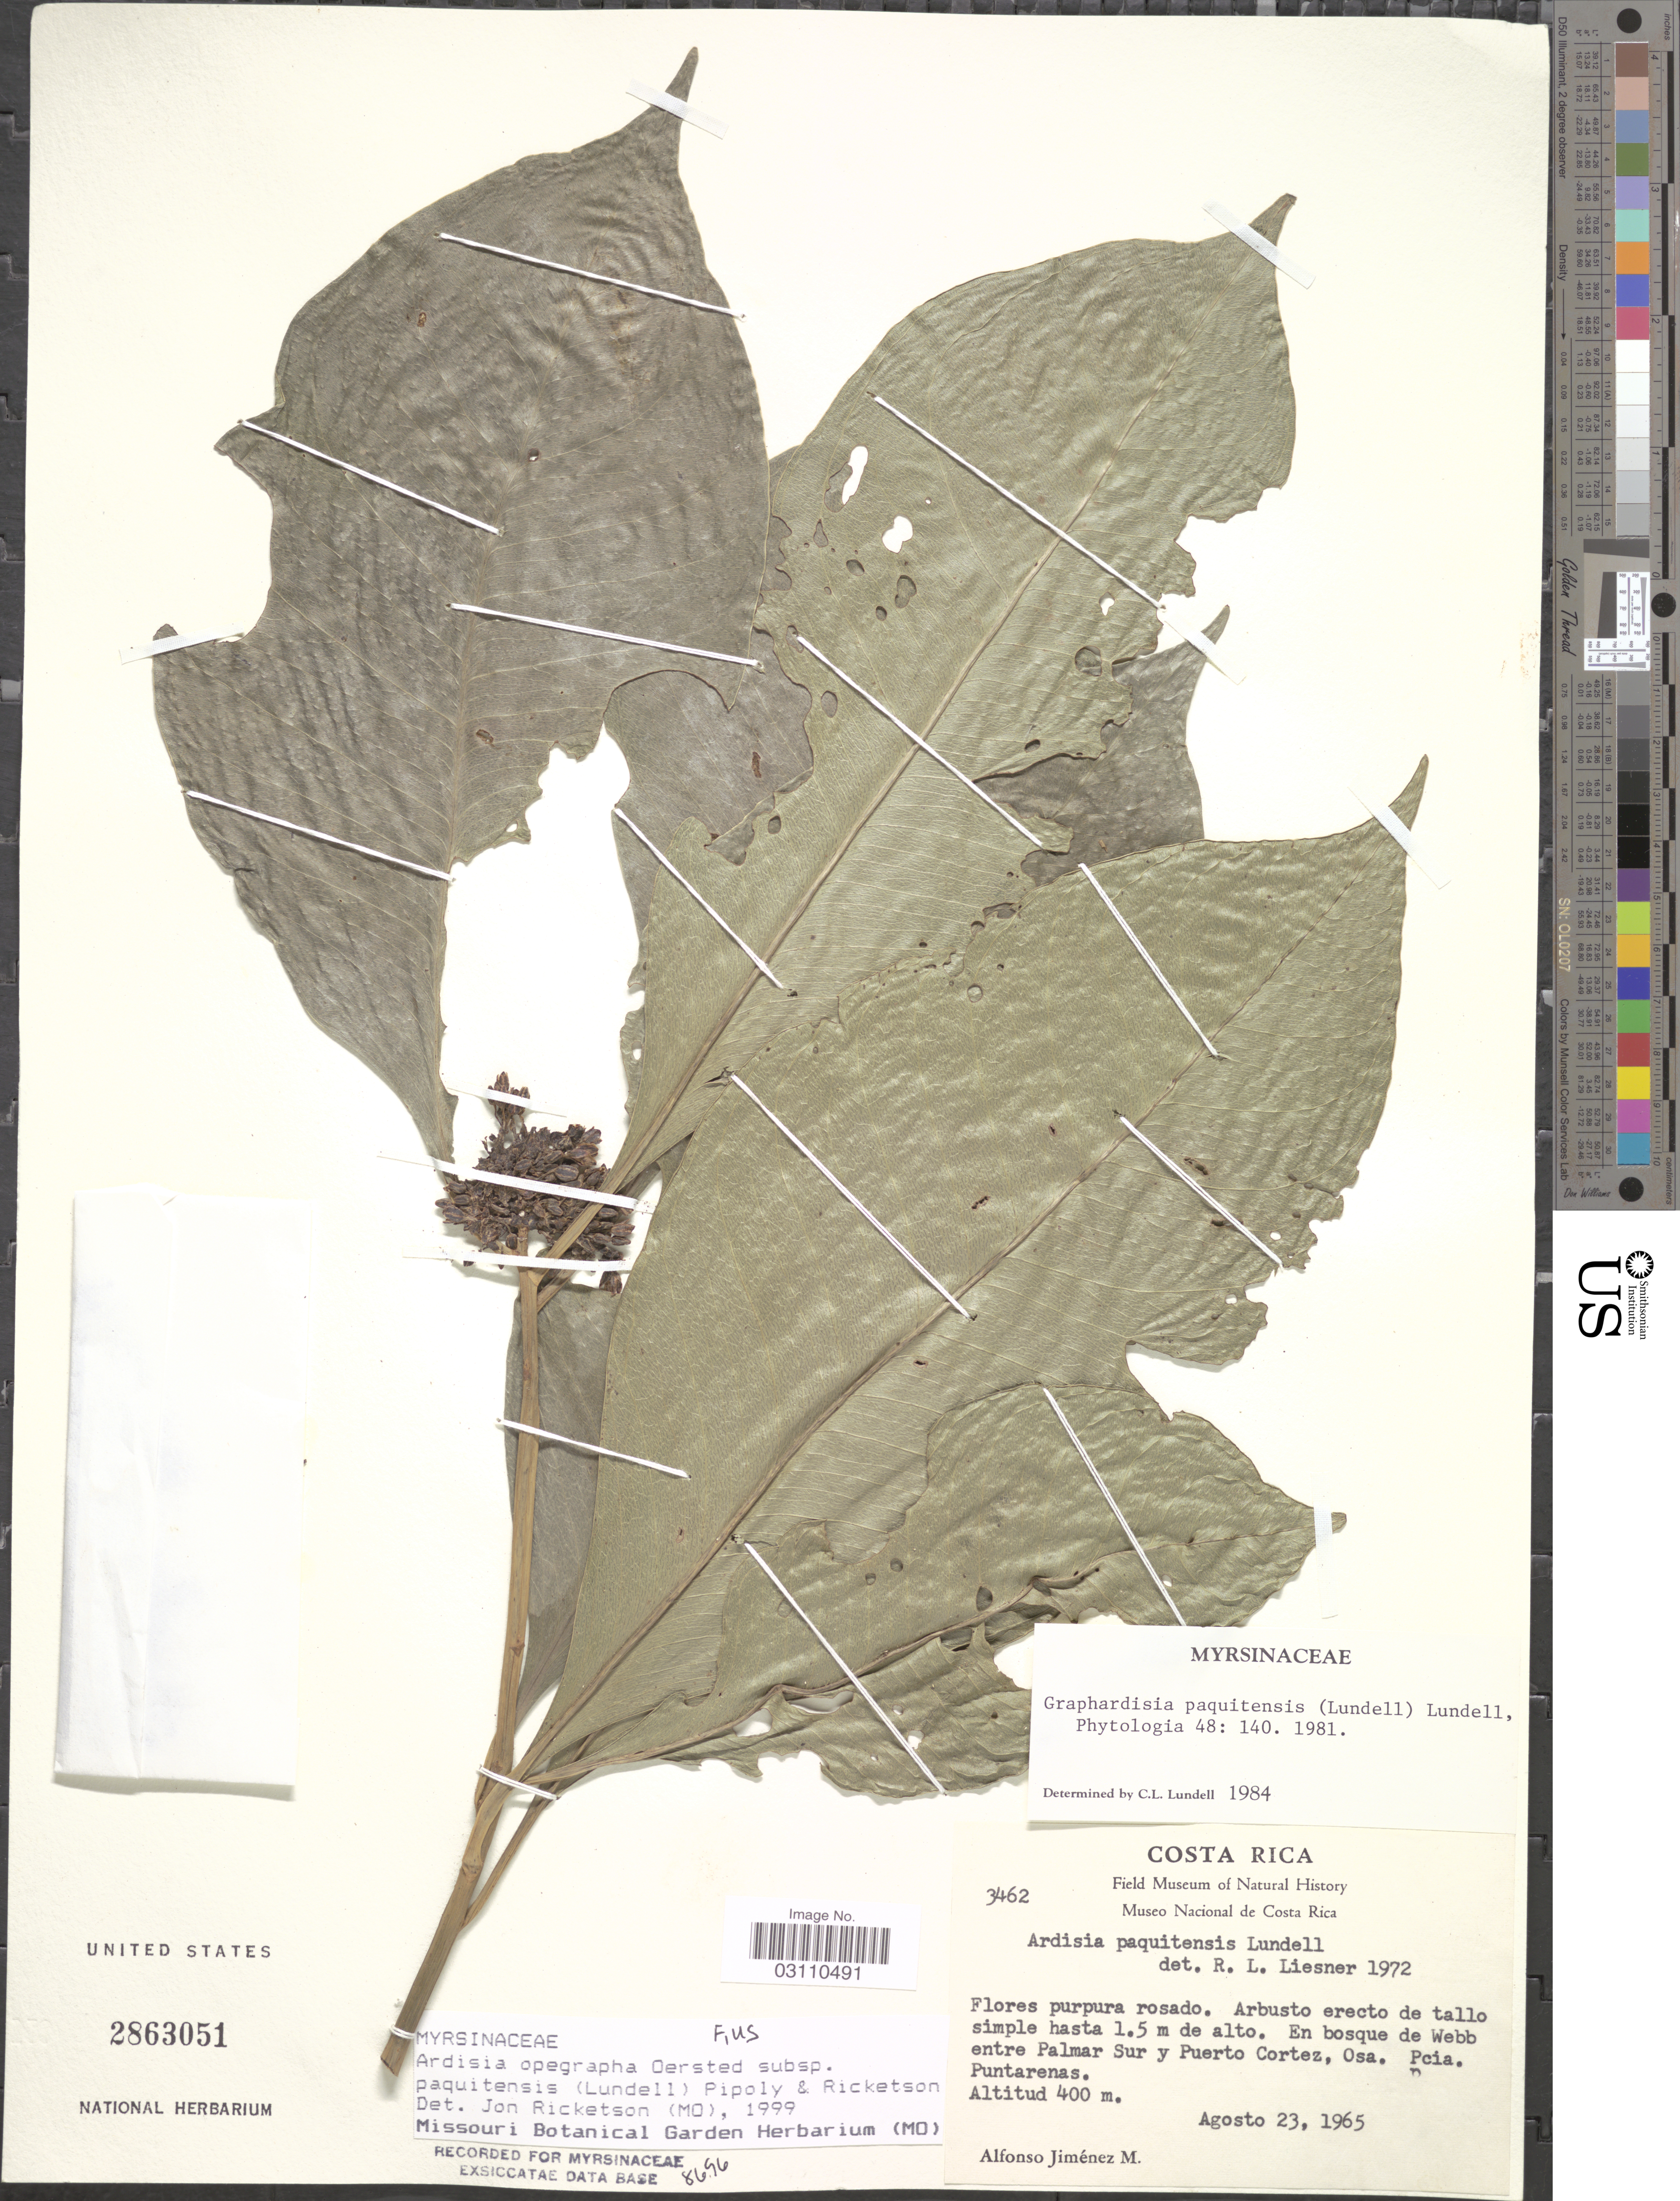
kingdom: Plantae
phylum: Tracheophyta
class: Magnoliopsida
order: Ericales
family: Primulaceae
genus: Ardisia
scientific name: Ardisia opegrapha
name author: Oerst.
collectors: A. Jimenez M.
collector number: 3462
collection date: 1965-08-23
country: Costa Rica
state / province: Puntarenas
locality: En bosque de Webb entre Palmar Sur y Puerto Cortez, Osa.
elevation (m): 400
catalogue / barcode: US 2863051